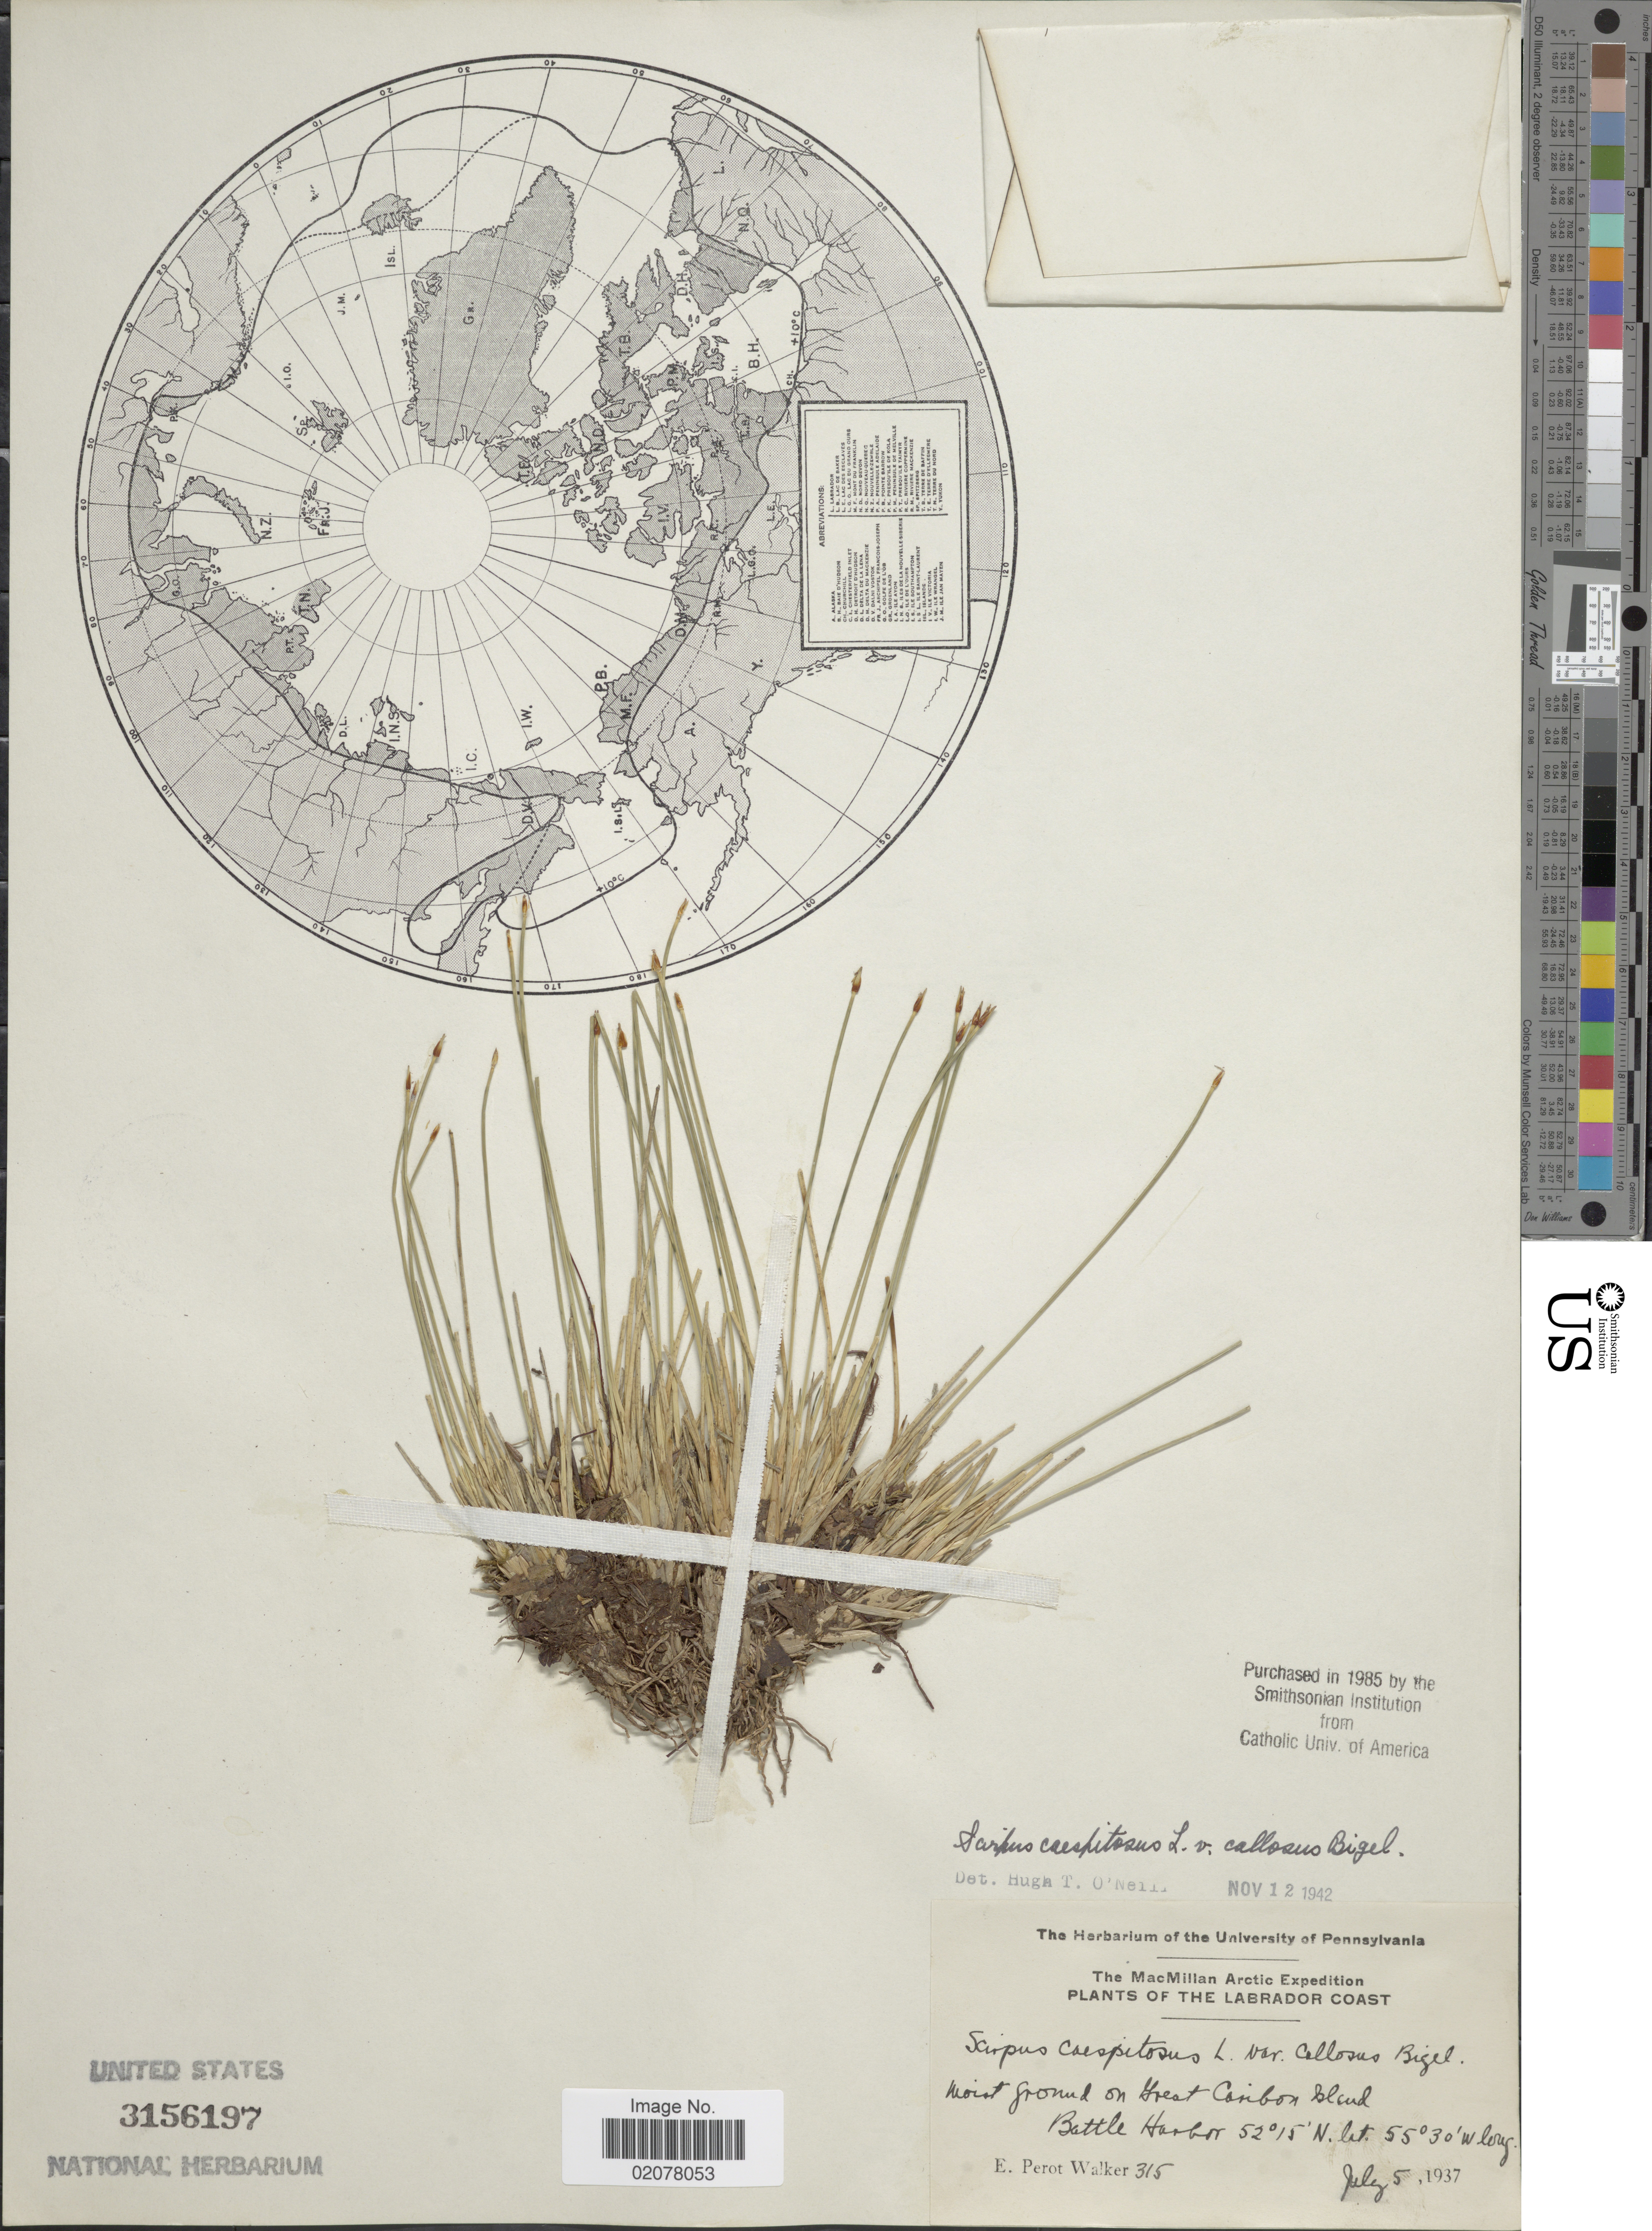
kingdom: Plantae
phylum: Tracheophyta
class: Liliopsida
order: Poales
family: Cyperaceae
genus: Trichophorum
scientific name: Trichophorum cespitosum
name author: (L.) Hartm.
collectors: E. P. Walker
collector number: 315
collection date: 1937-07-05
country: Canada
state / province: Newfoundland and Labrador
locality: Labrador Coast. Moist ground on Great Caribou Island, Battle Harbor.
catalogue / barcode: US 3156197